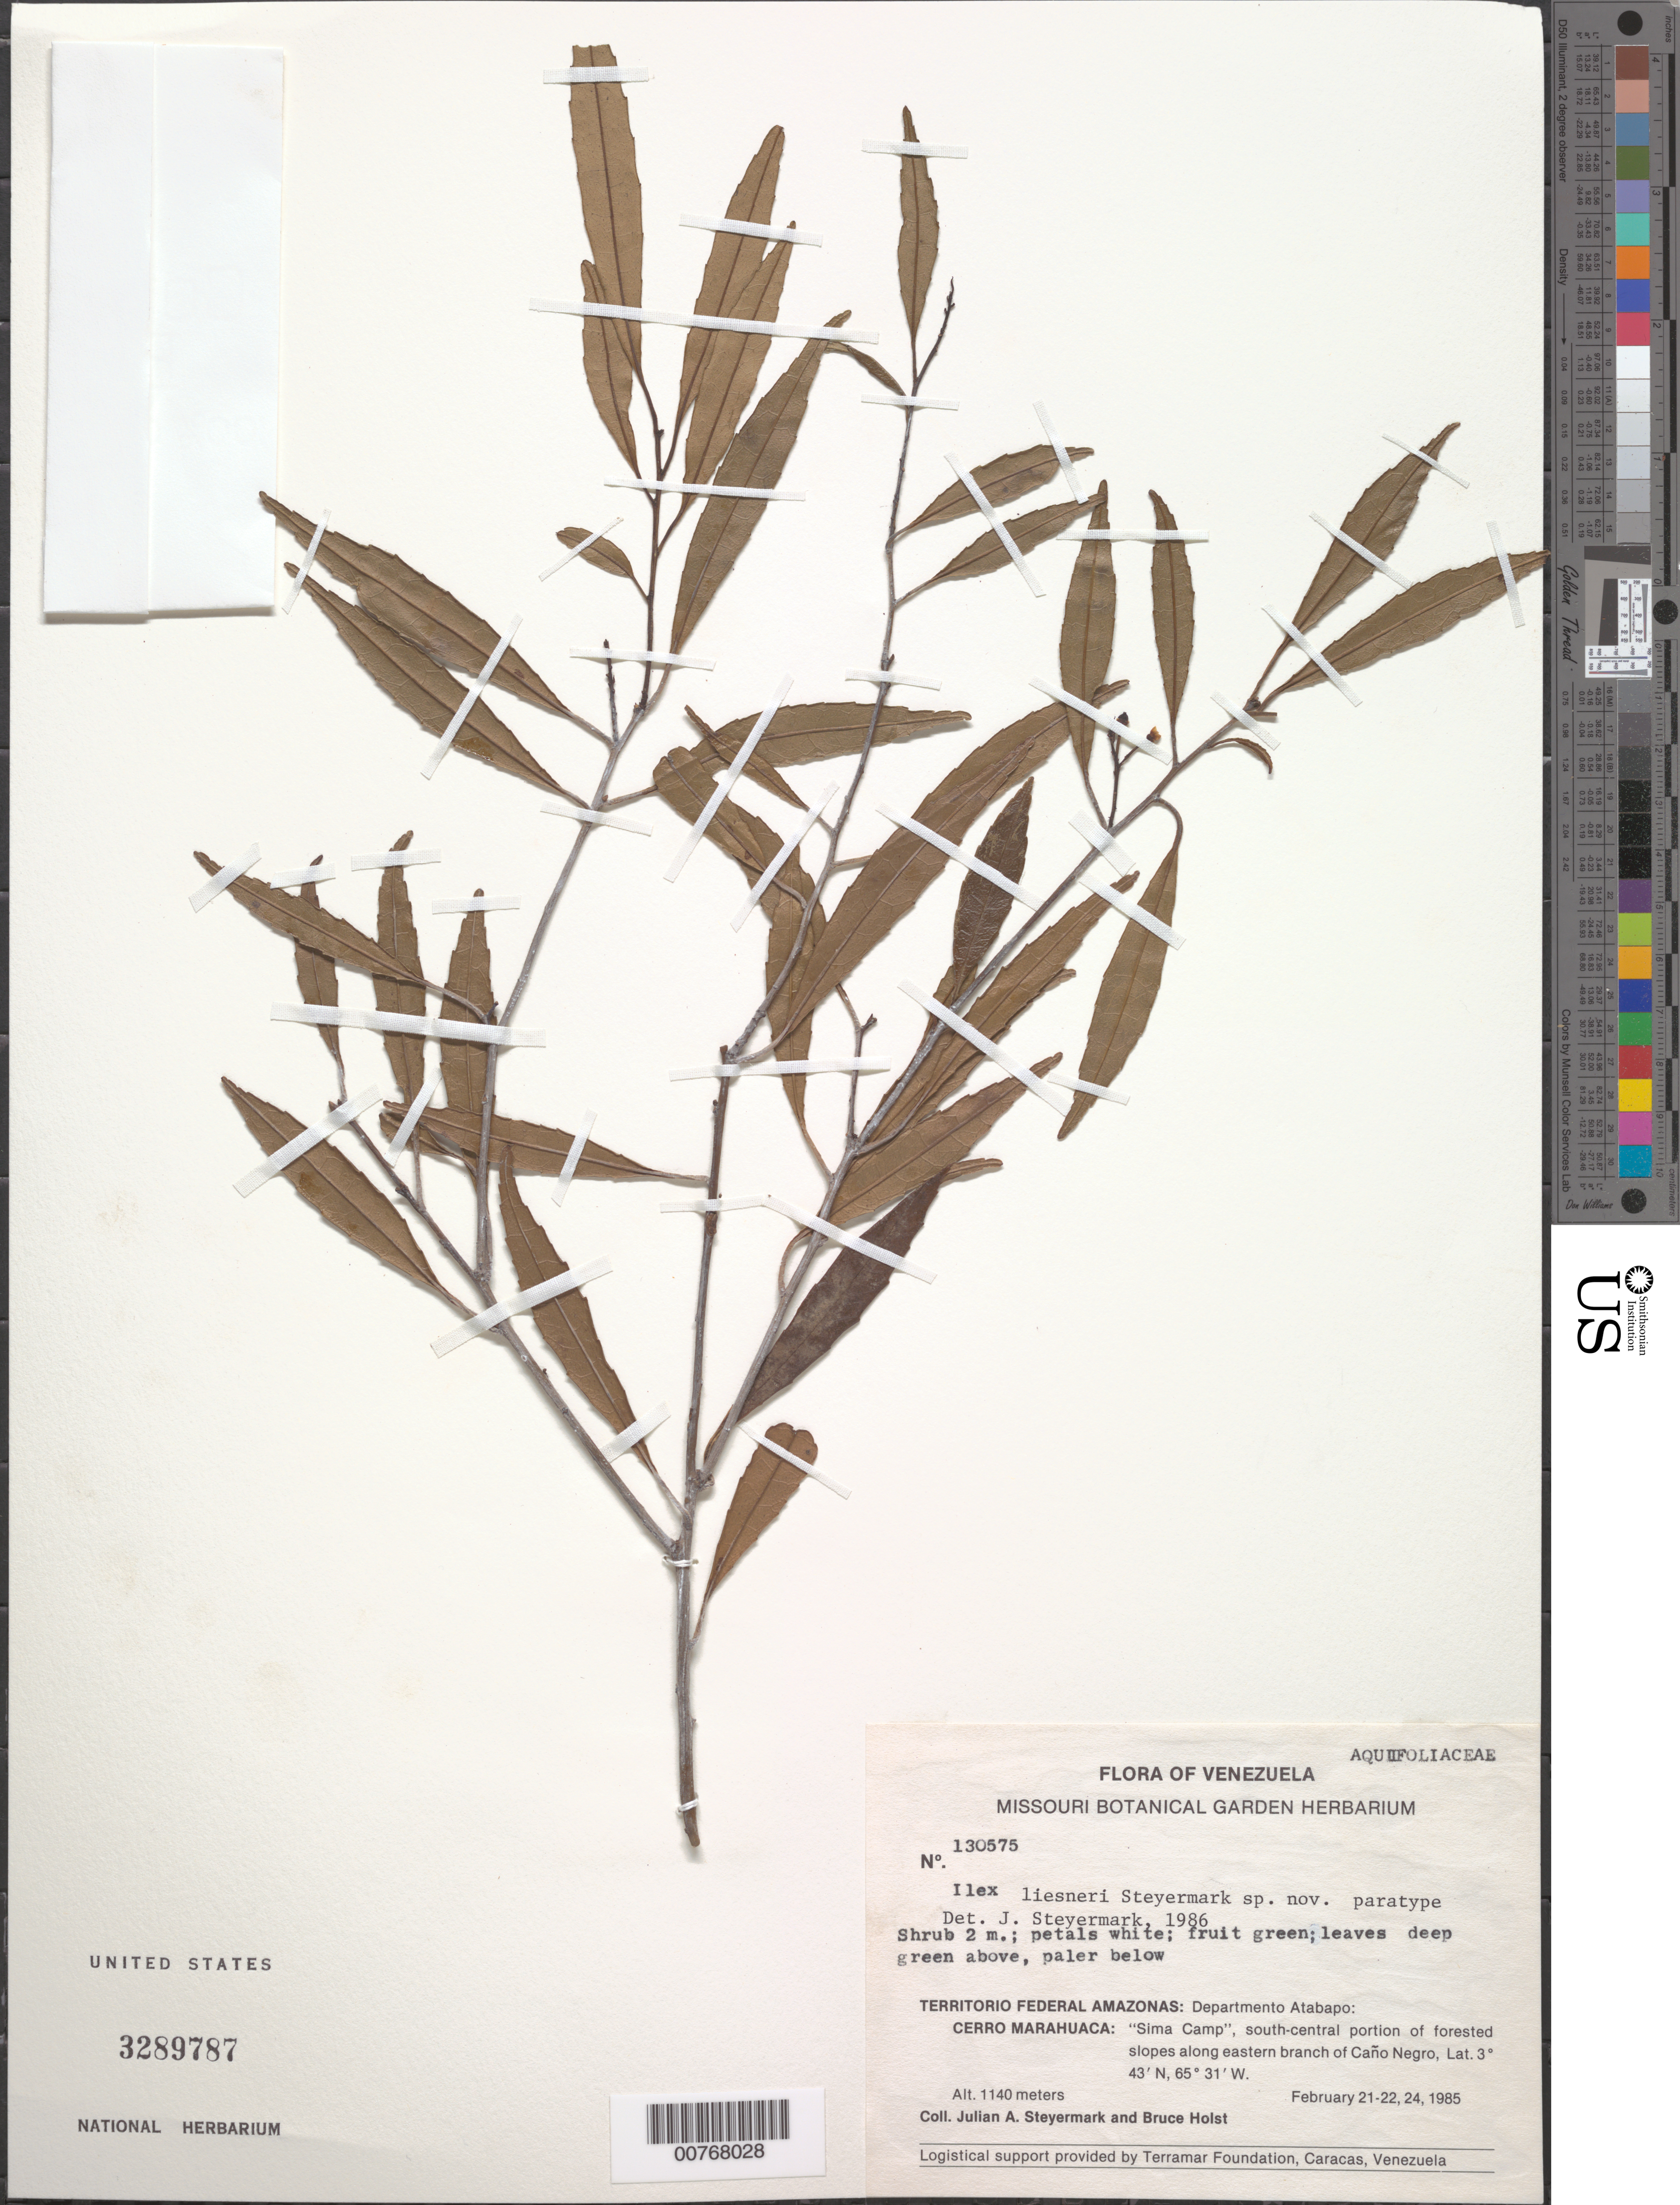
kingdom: Plantae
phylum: Tracheophyta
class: Magnoliopsida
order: Aquifoliales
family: Aquifoliaceae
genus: Ilex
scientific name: Ilex liesneri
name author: Steyerm.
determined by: Steyermark, Julian A., (VEN)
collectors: J. Steyermark & B. Holst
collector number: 130575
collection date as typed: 21-Feb-85 to 24-Feb-84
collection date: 1984-02-24/1985-02-21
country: Venezuela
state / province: Amazonas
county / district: Atabapo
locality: Caño Negro, upstream from "Sima Camp", along branch of Caño Negro, south-central portion of meseta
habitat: South-central portion of forested slopes along stream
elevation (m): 1140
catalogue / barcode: US 3289787